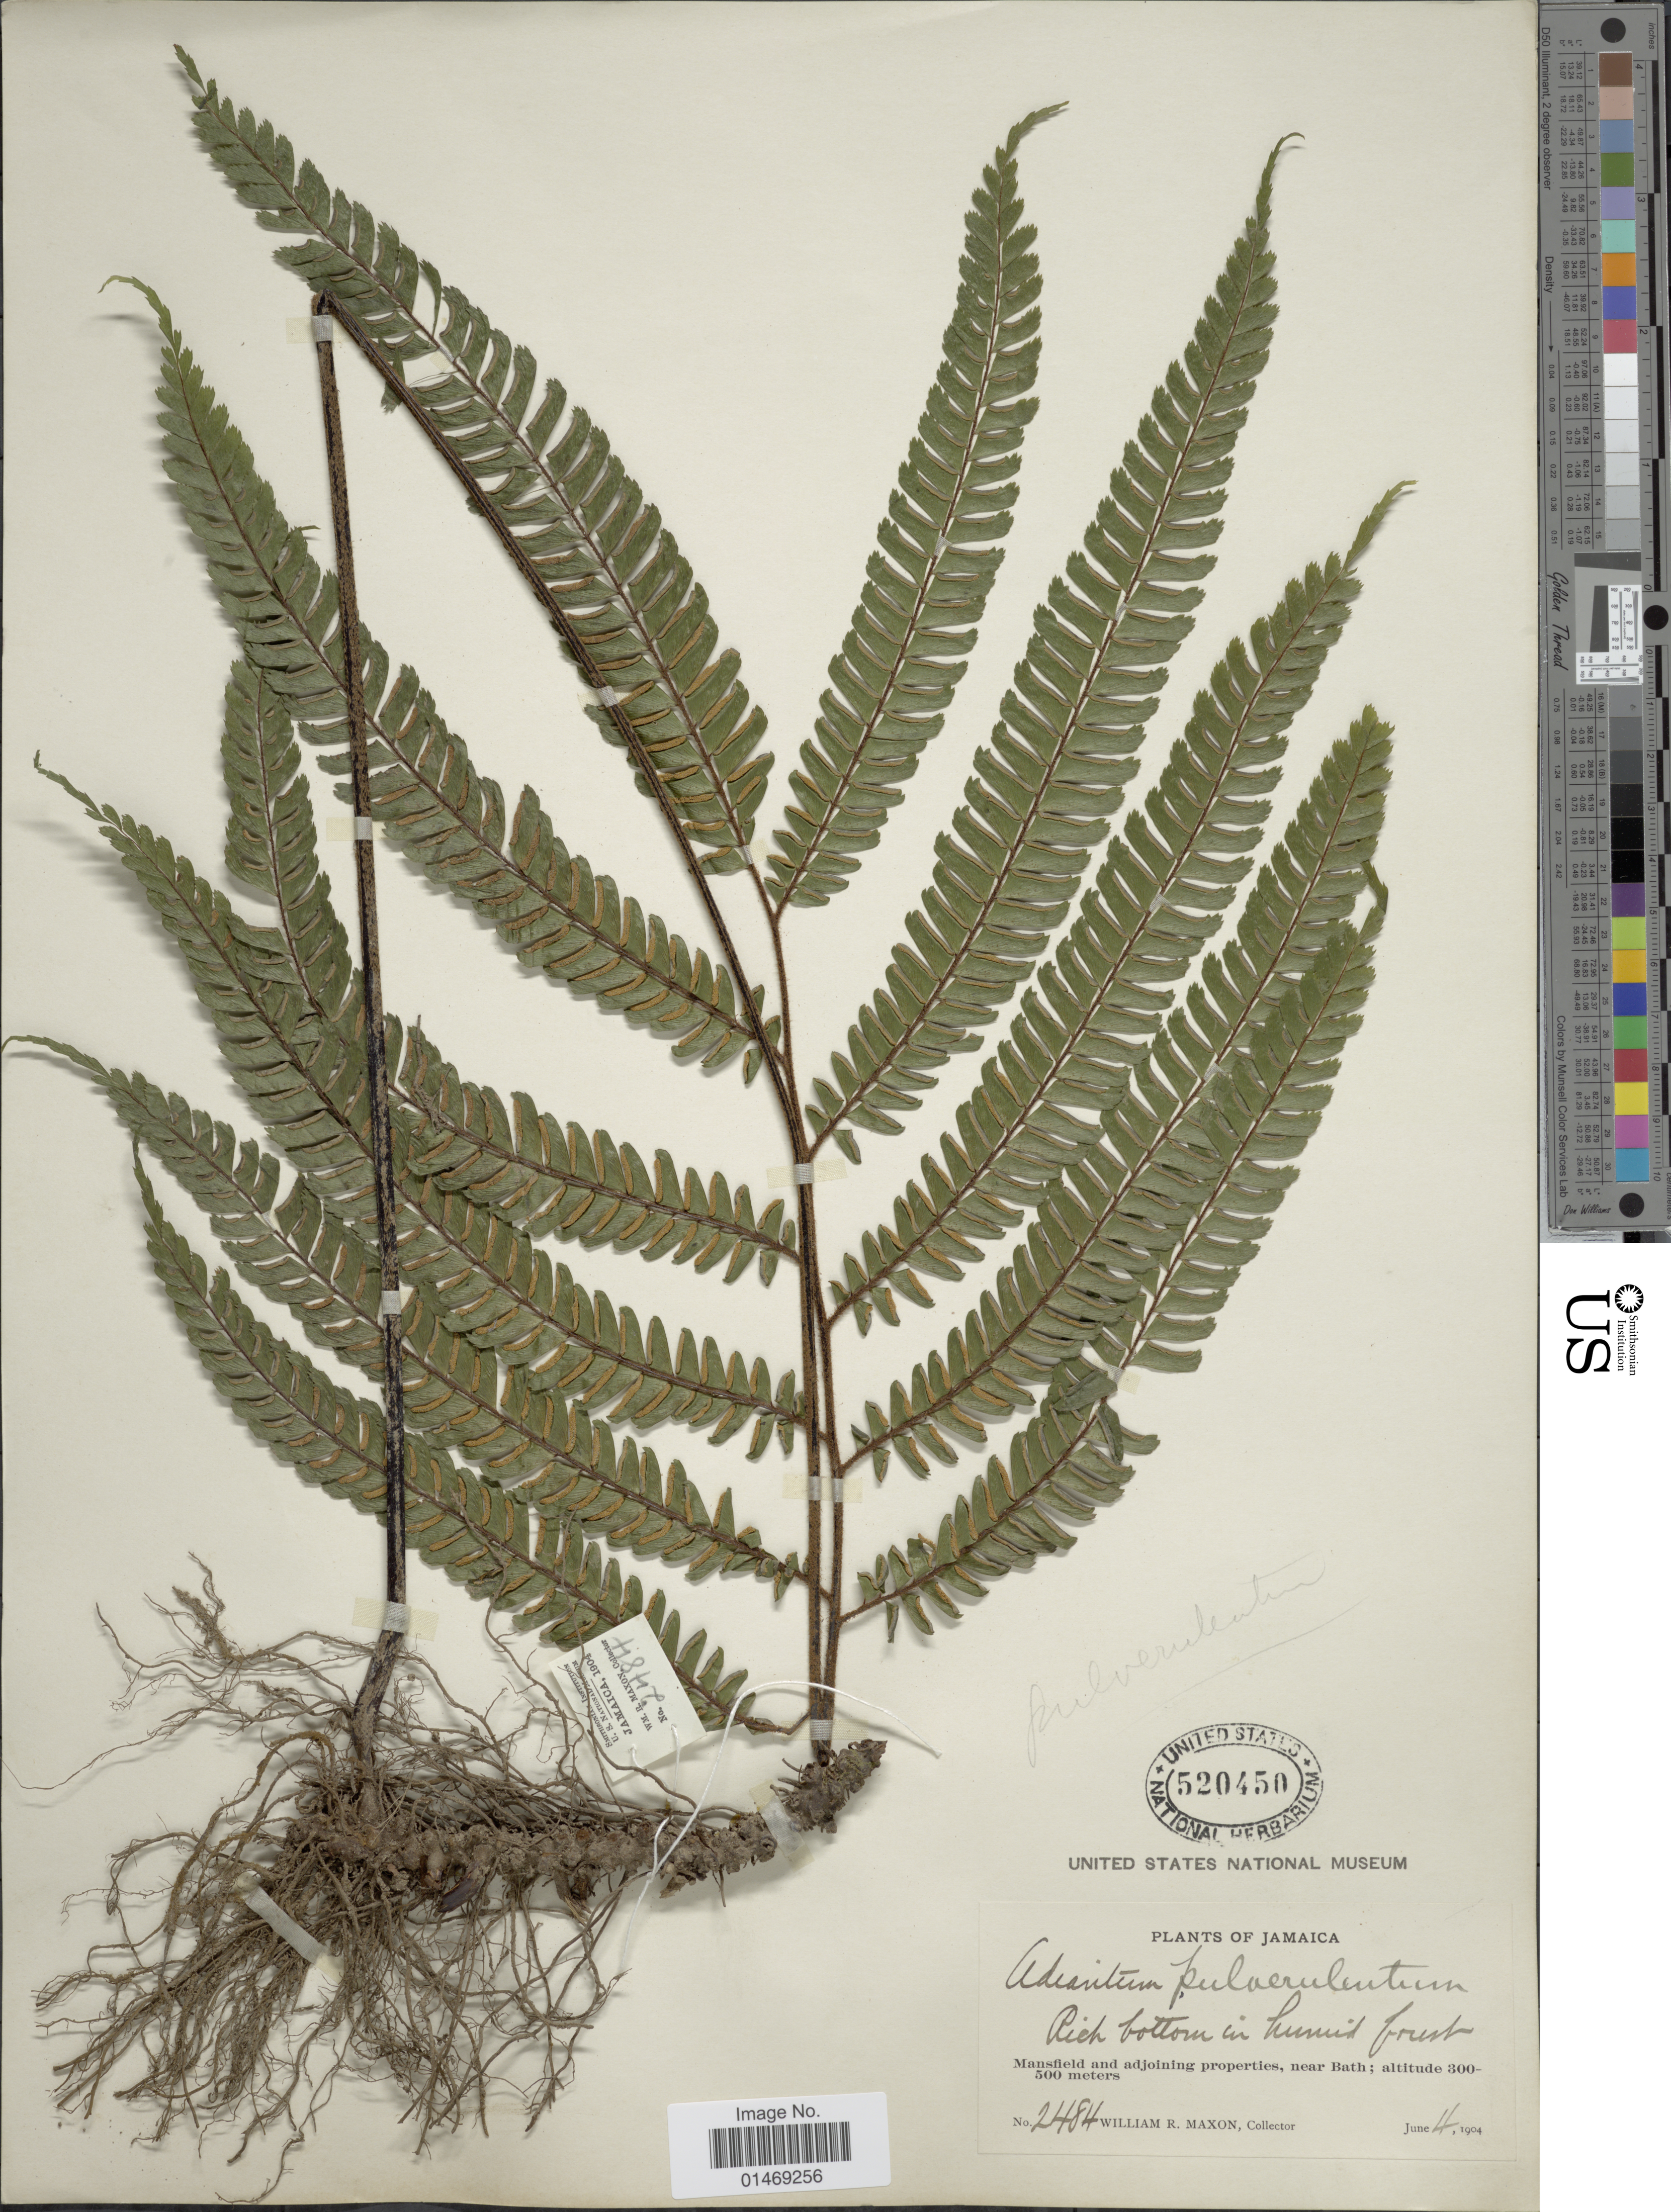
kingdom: Plantae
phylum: Tracheophyta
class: Polypodiopsida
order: Polypodiales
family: Pteridaceae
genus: Adiantum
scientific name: Adiantum pulverulentum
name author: L.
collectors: W. R. Maxon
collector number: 2484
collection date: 1904-06-04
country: Jamaica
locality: Mansfield and adjoining properties, near Bath. Rich bottom in humid forest.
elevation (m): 300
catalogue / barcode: US 520450